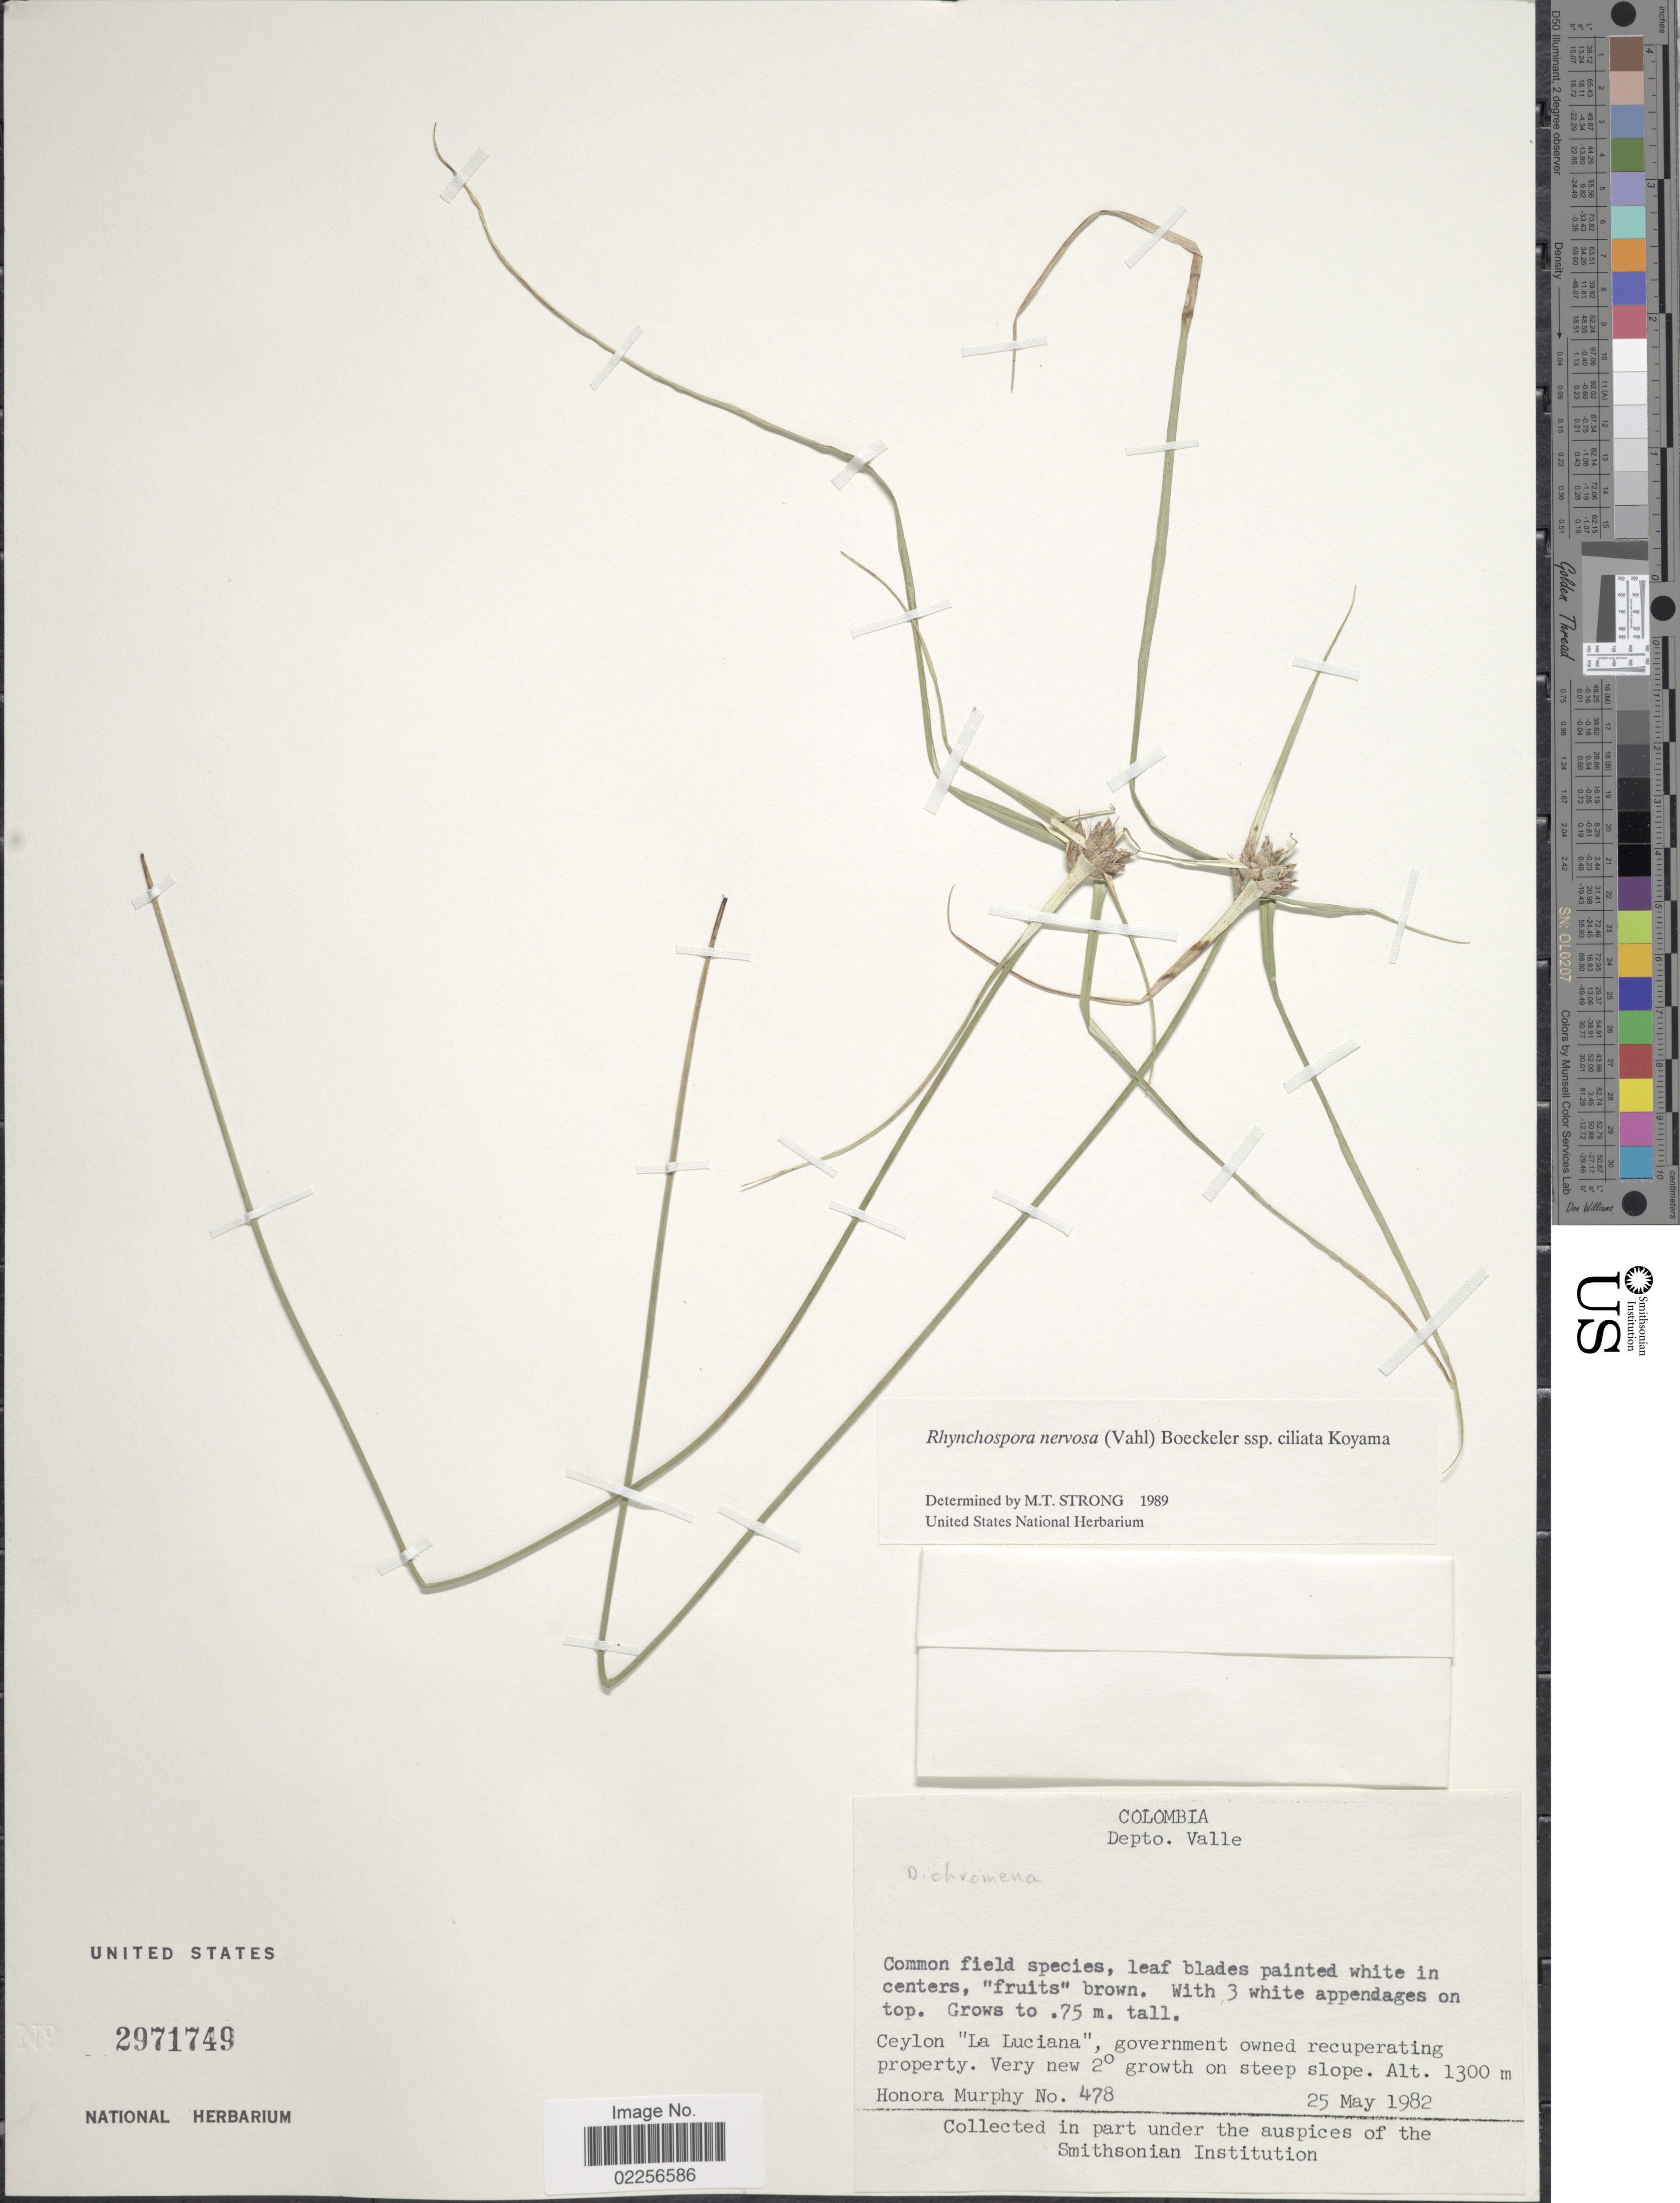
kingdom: Plantae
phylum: Tracheophyta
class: Liliopsida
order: Poales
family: Cyperaceae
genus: Rhynchospora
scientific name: Rhynchospora ciliata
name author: (G. Mey.) Kük.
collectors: H. Murphy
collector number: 478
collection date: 1982-05-25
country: Colombia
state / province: Valle del Cauca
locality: Depto. Valle, Ceylon La Luciana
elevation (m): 1300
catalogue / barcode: US 2971749